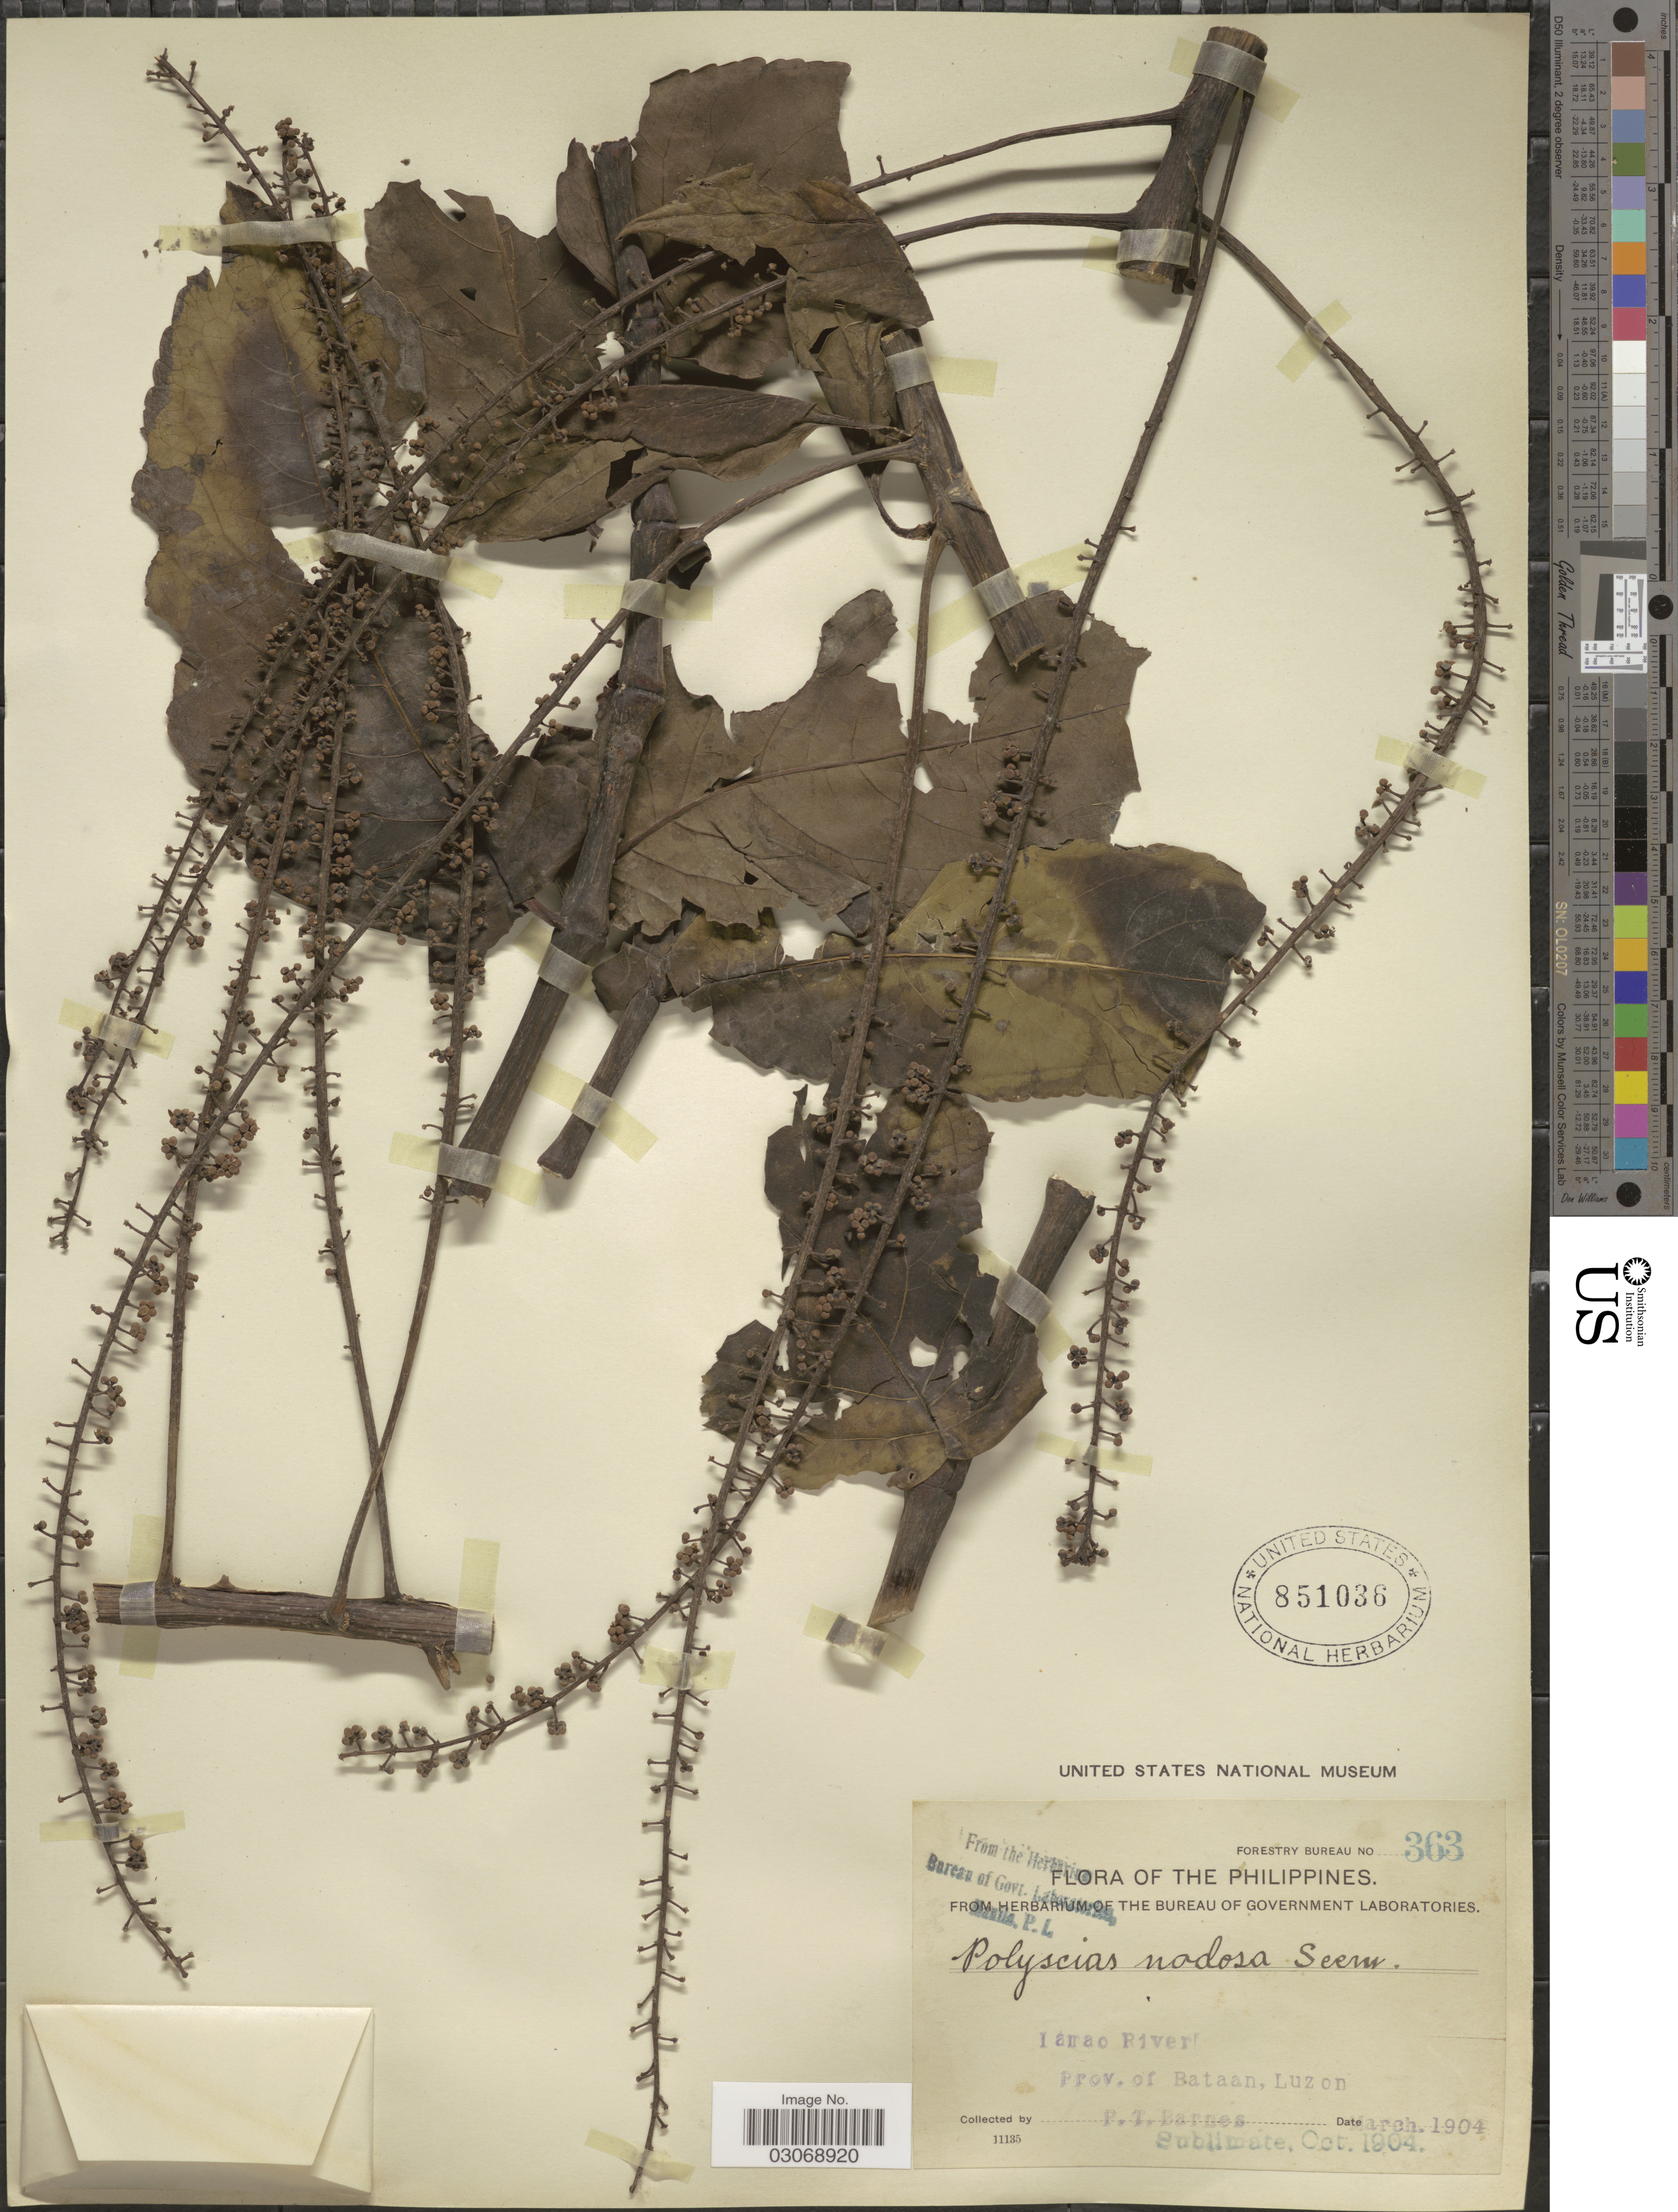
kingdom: Plantae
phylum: Tracheophyta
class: Magnoliopsida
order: Apiales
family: Araliaceae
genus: Polyscias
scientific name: Polyscias nodosa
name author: (Blume) Seem.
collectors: P. Barnes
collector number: Forestry Bureau 363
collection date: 1904-03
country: Philippines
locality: Lamoa River. Prov. of Bataan, Luzon.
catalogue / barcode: US 851036